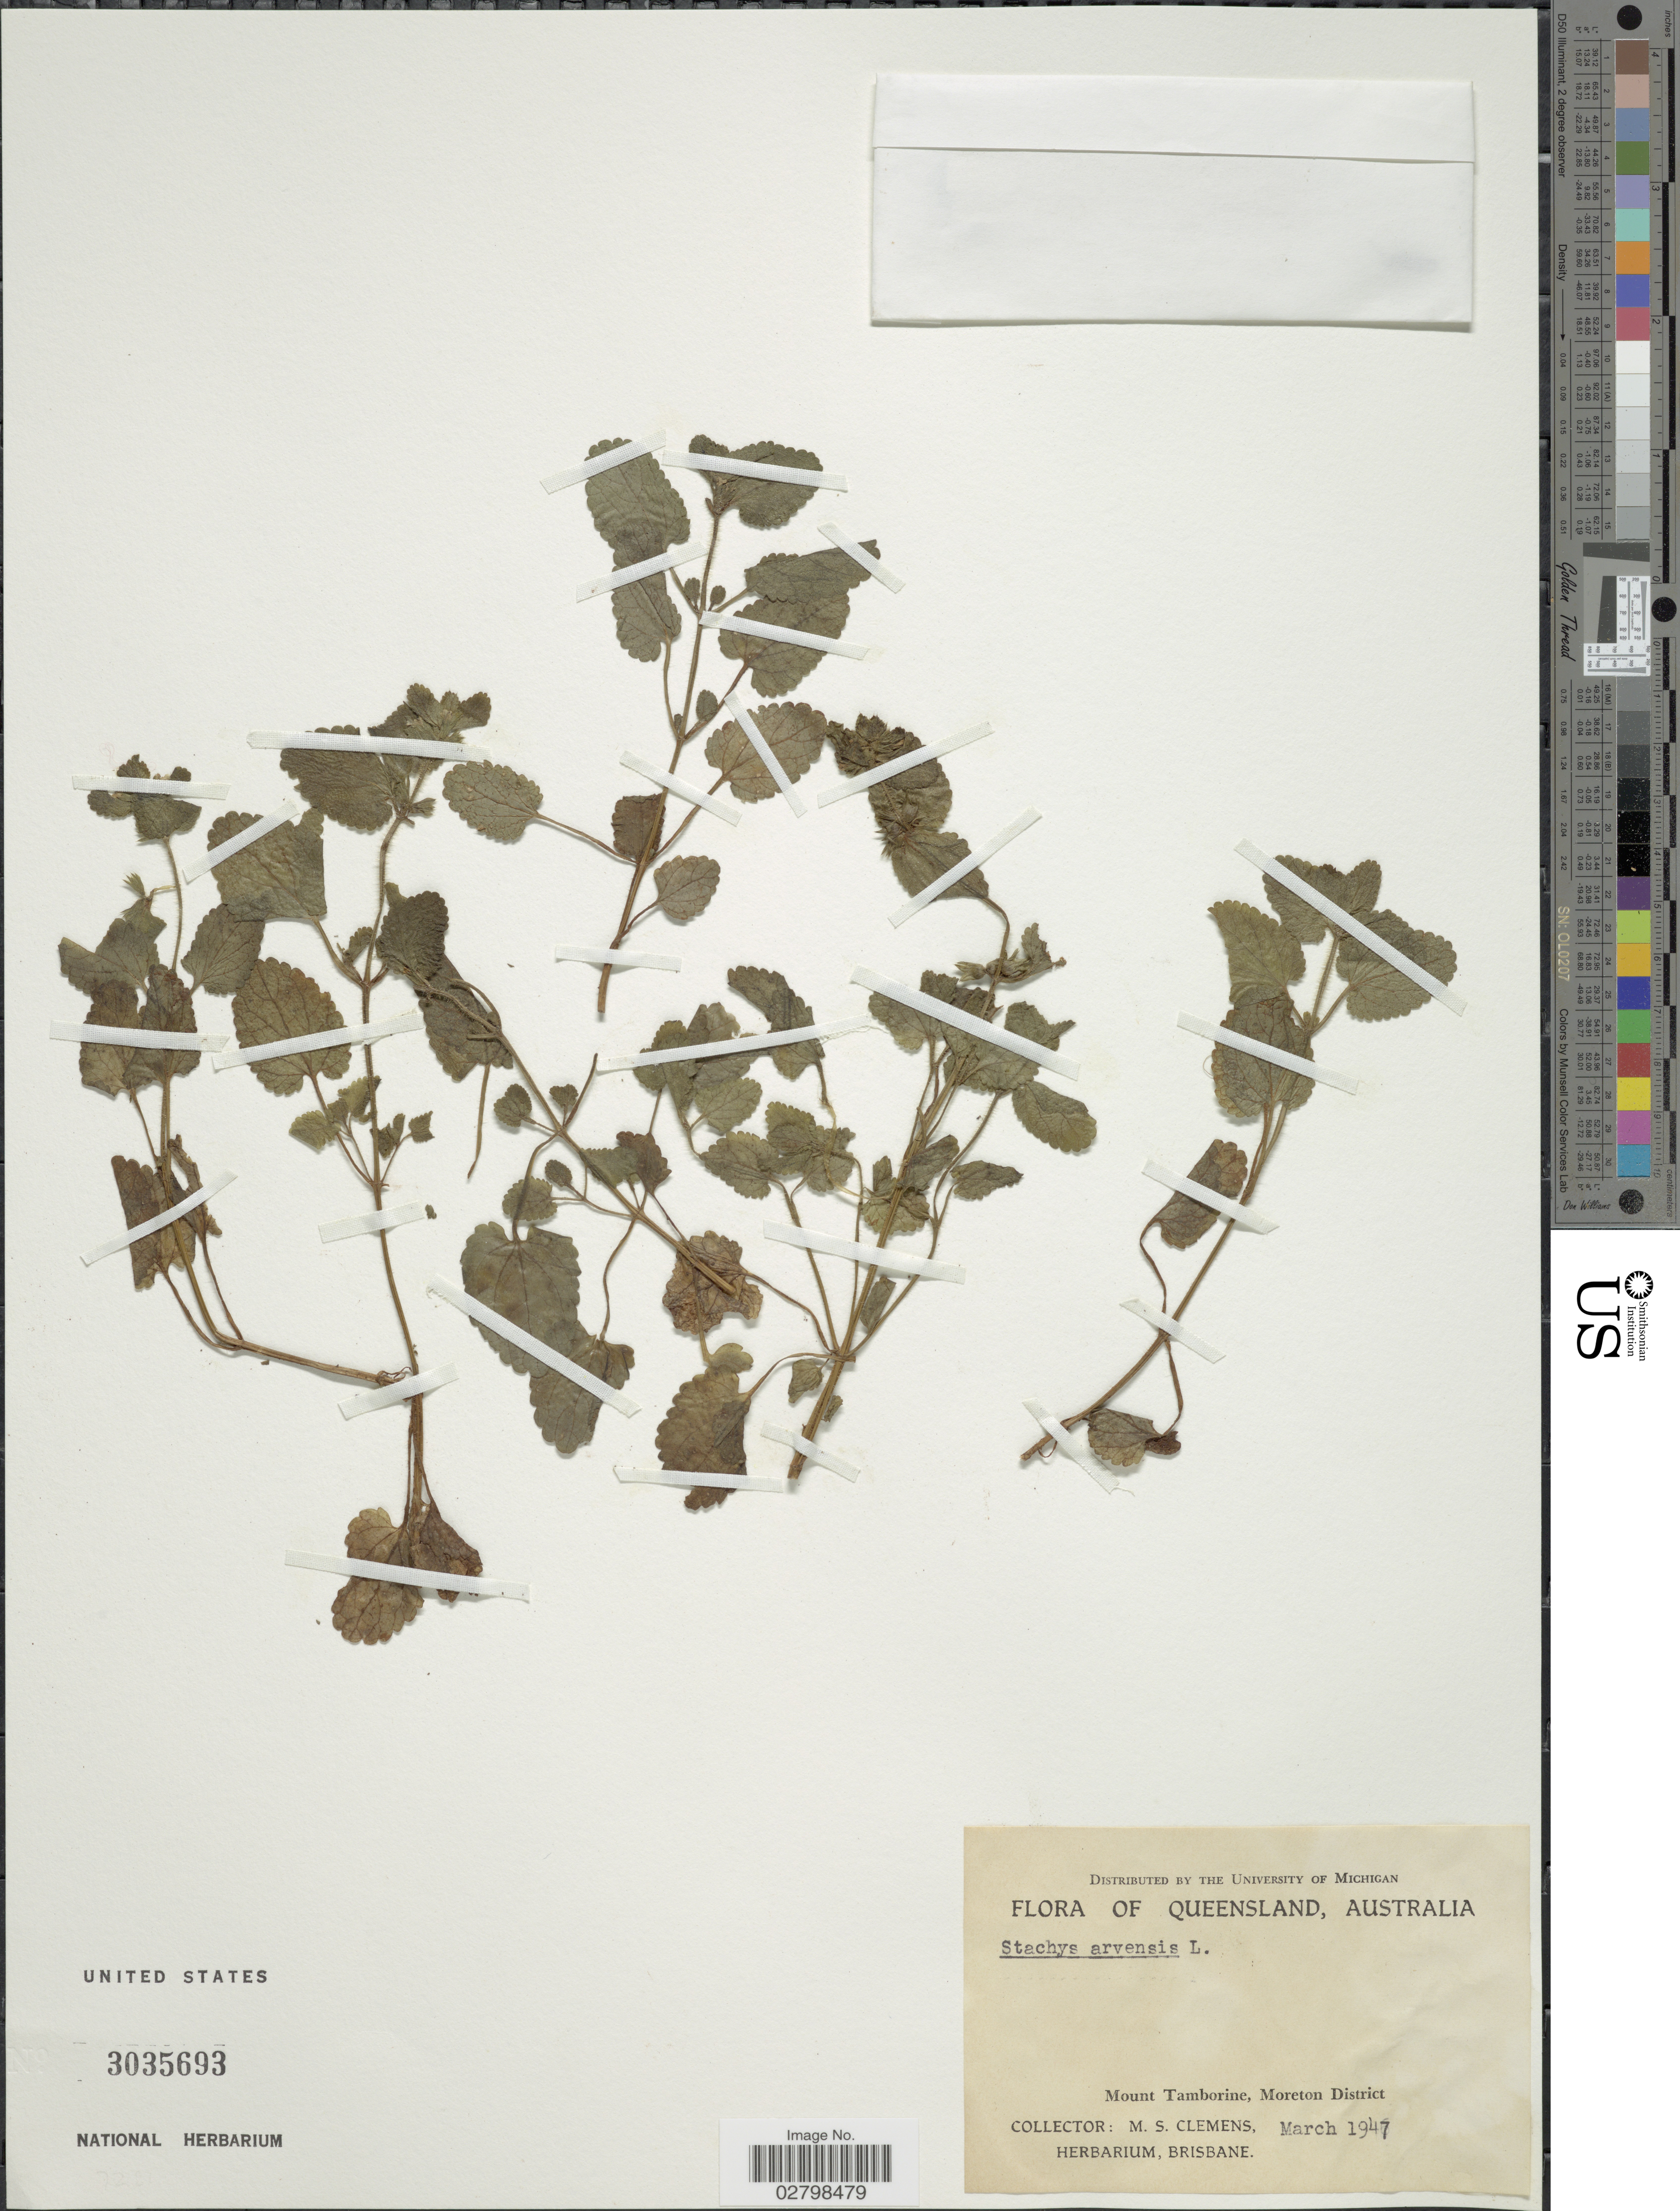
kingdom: Plantae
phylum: Tracheophyta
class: Magnoliopsida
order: Lamiales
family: Lamiaceae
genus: Stachys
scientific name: Stachys arvensis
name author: (L.) L.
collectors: M. S. Clemens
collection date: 1947-03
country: Australia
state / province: Queensland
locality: Mount Tamborine, Moreton District.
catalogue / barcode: US 3035693